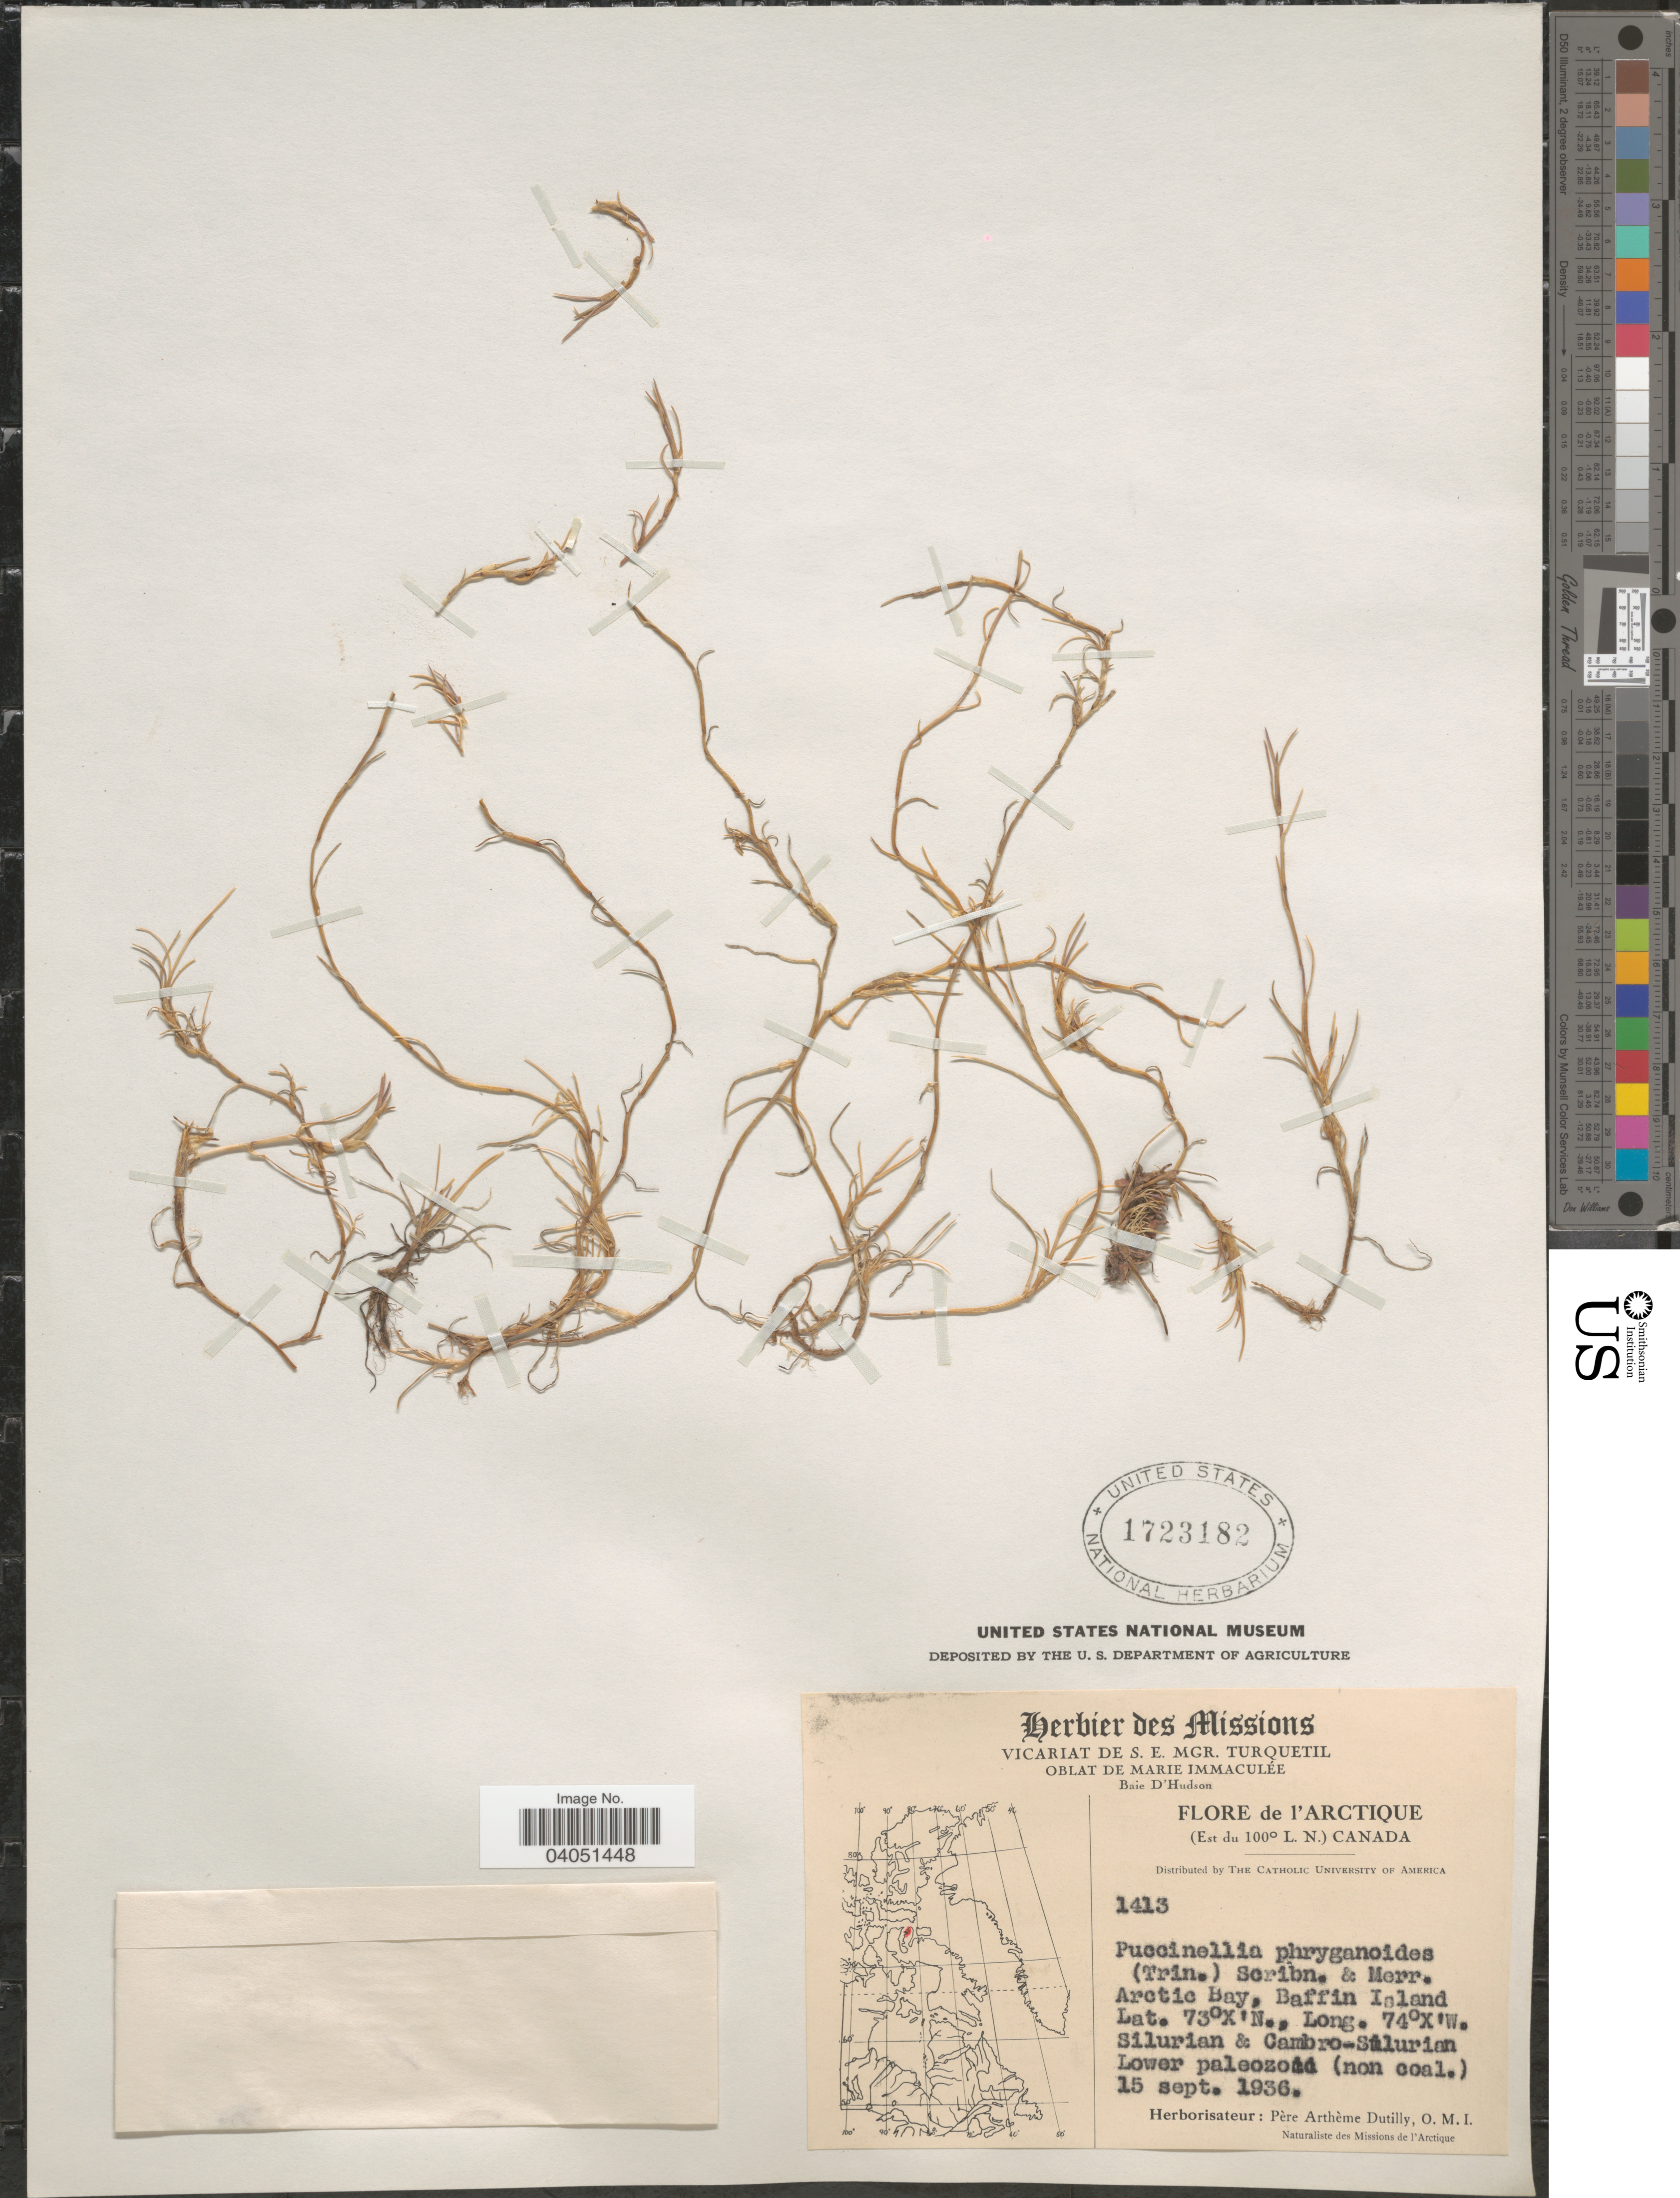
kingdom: Plantae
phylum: Tracheophyta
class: Liliopsida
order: Poales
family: Poaceae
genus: Puccinellia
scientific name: Puccinellia phryganodes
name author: (Trin.) Scribn. & Merr.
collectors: P. Dutilly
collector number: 1413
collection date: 1936-09-15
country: Canada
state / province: Nunavut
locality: L'Arctique (Est du 100° L.N.). Arctic Bay, Baffin Land.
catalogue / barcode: US 1723182